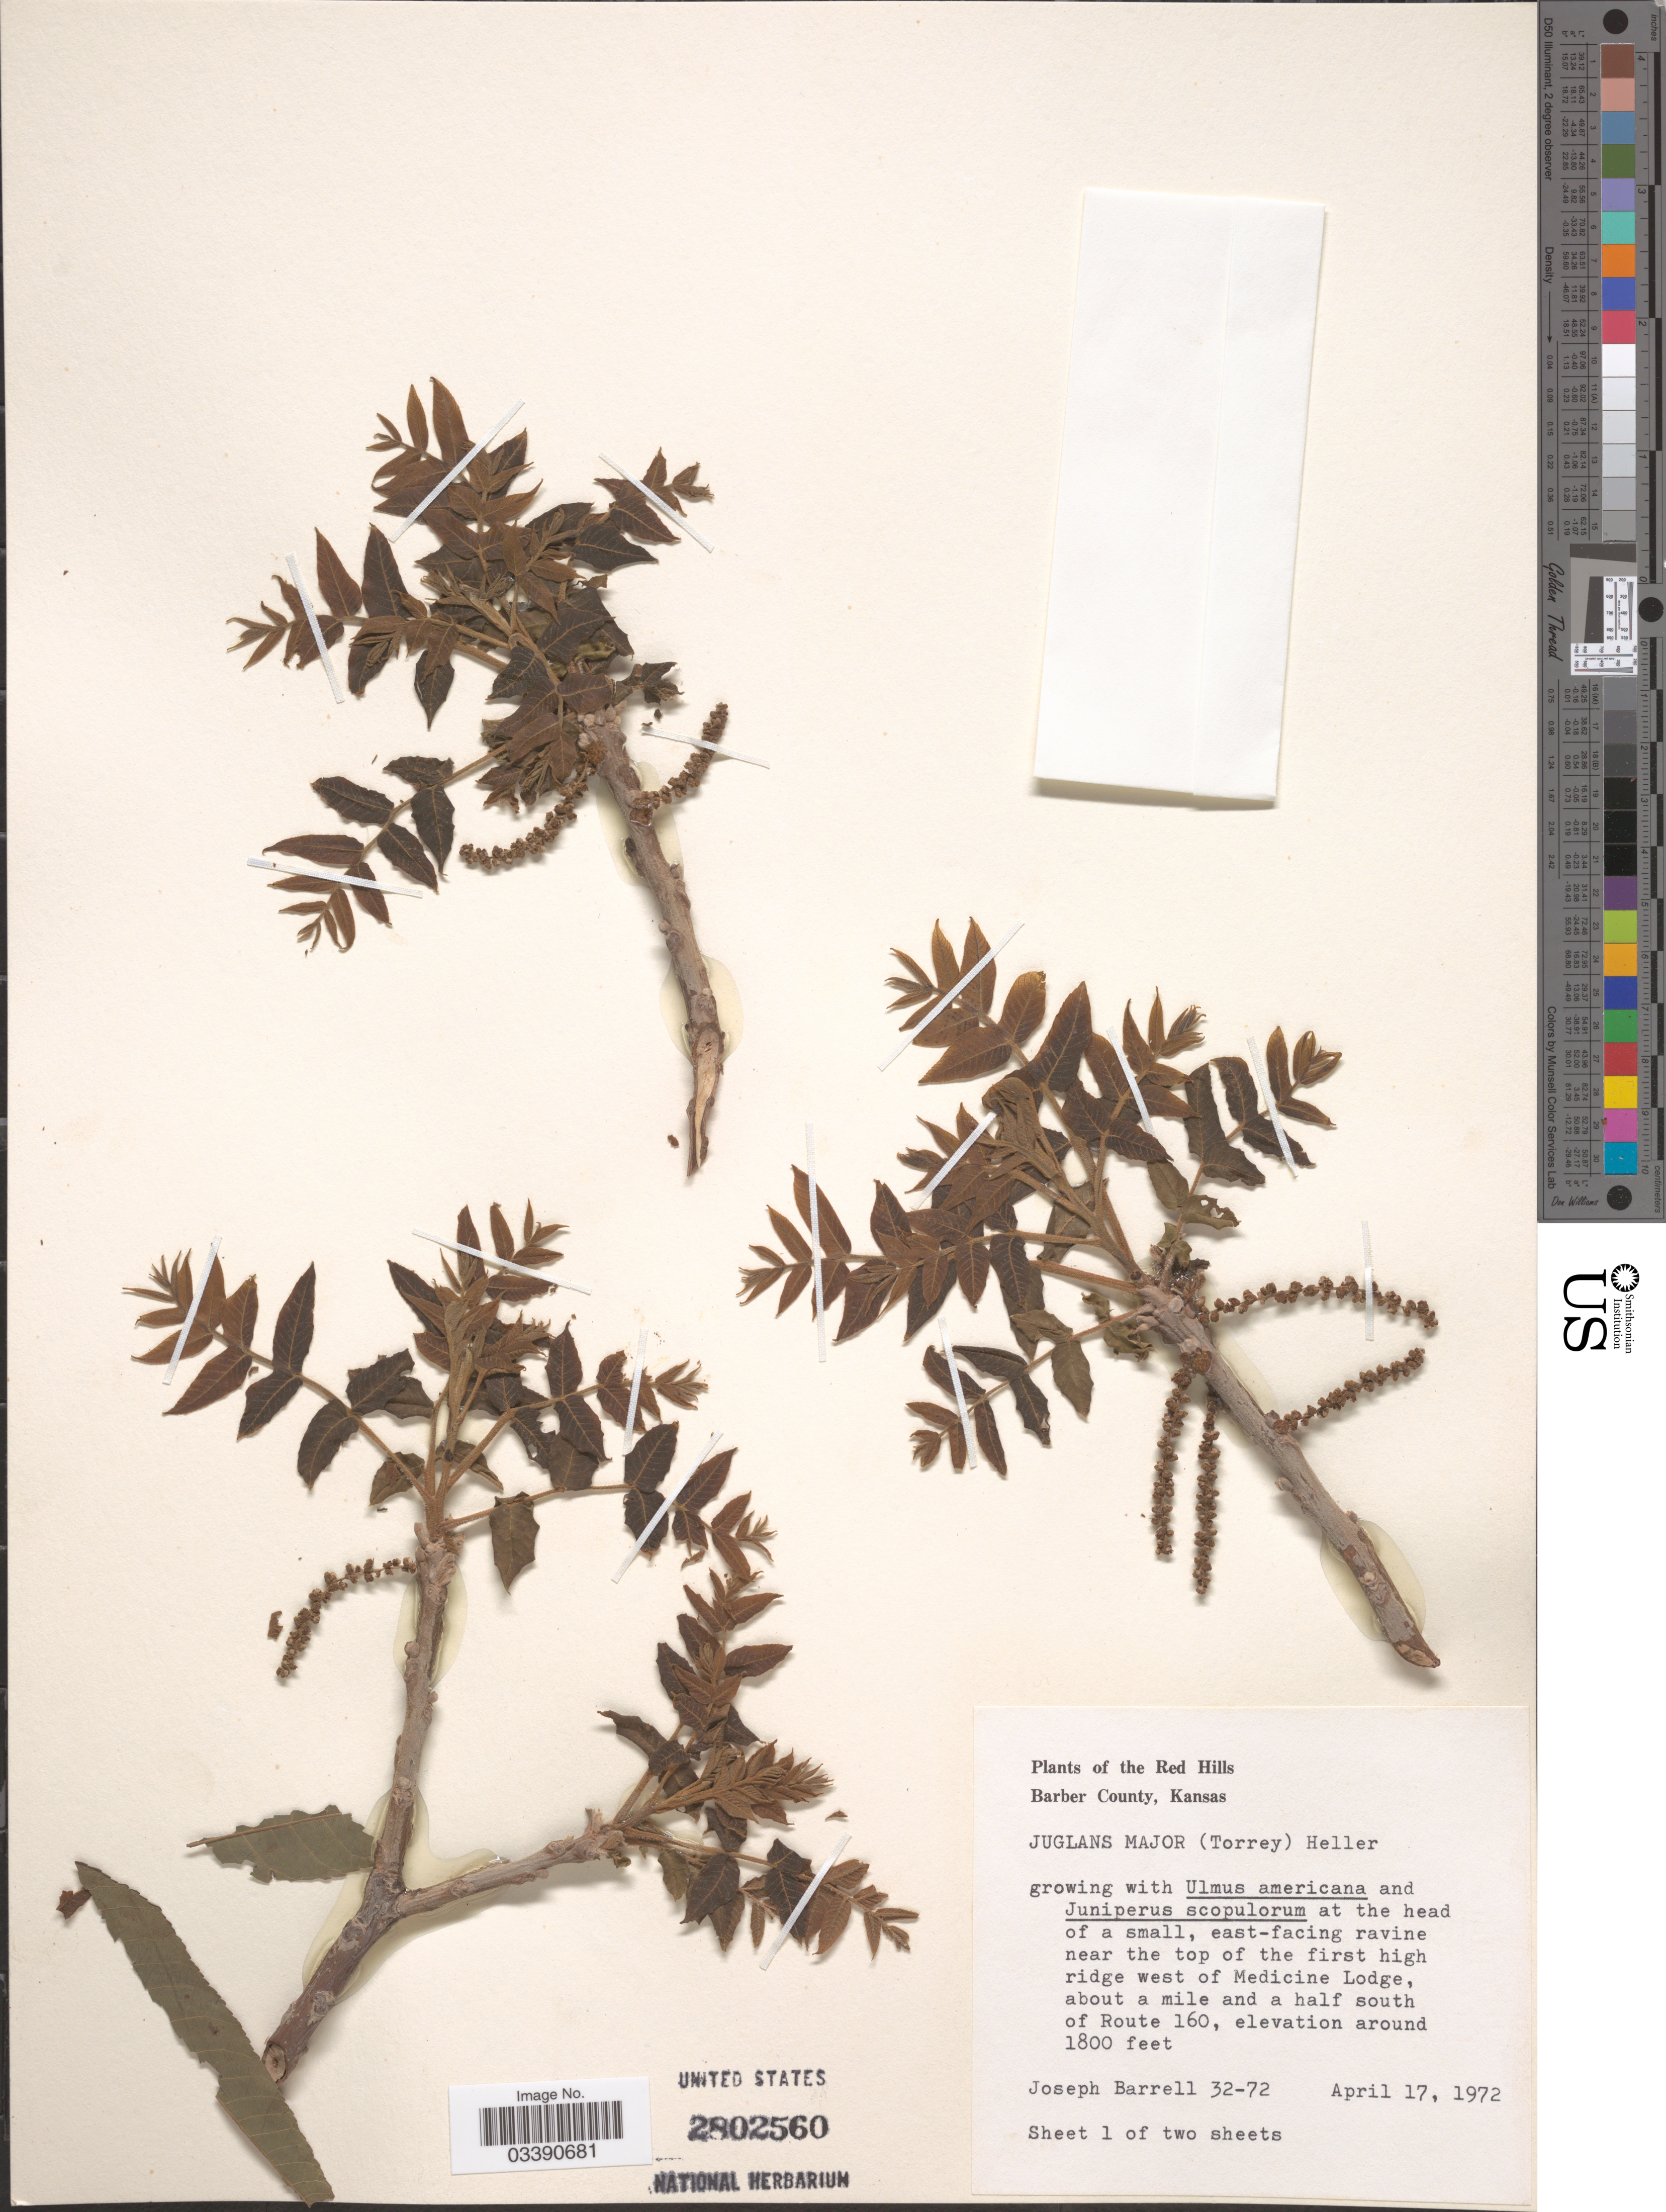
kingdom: Plantae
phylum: Tracheophyta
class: Magnoliopsida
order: Fagales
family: Juglandaceae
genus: Juglans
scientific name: Juglans major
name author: (Torr.) A. Heller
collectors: J. Barrell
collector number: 32-72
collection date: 1972-04-17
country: United States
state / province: Kansas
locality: The Red Hills, Barber County. East-facing ravine near the top of the first high ridge west of Medicine Lodge, about a mile and a half south of Route 160.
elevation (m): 549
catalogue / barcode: US 2802560